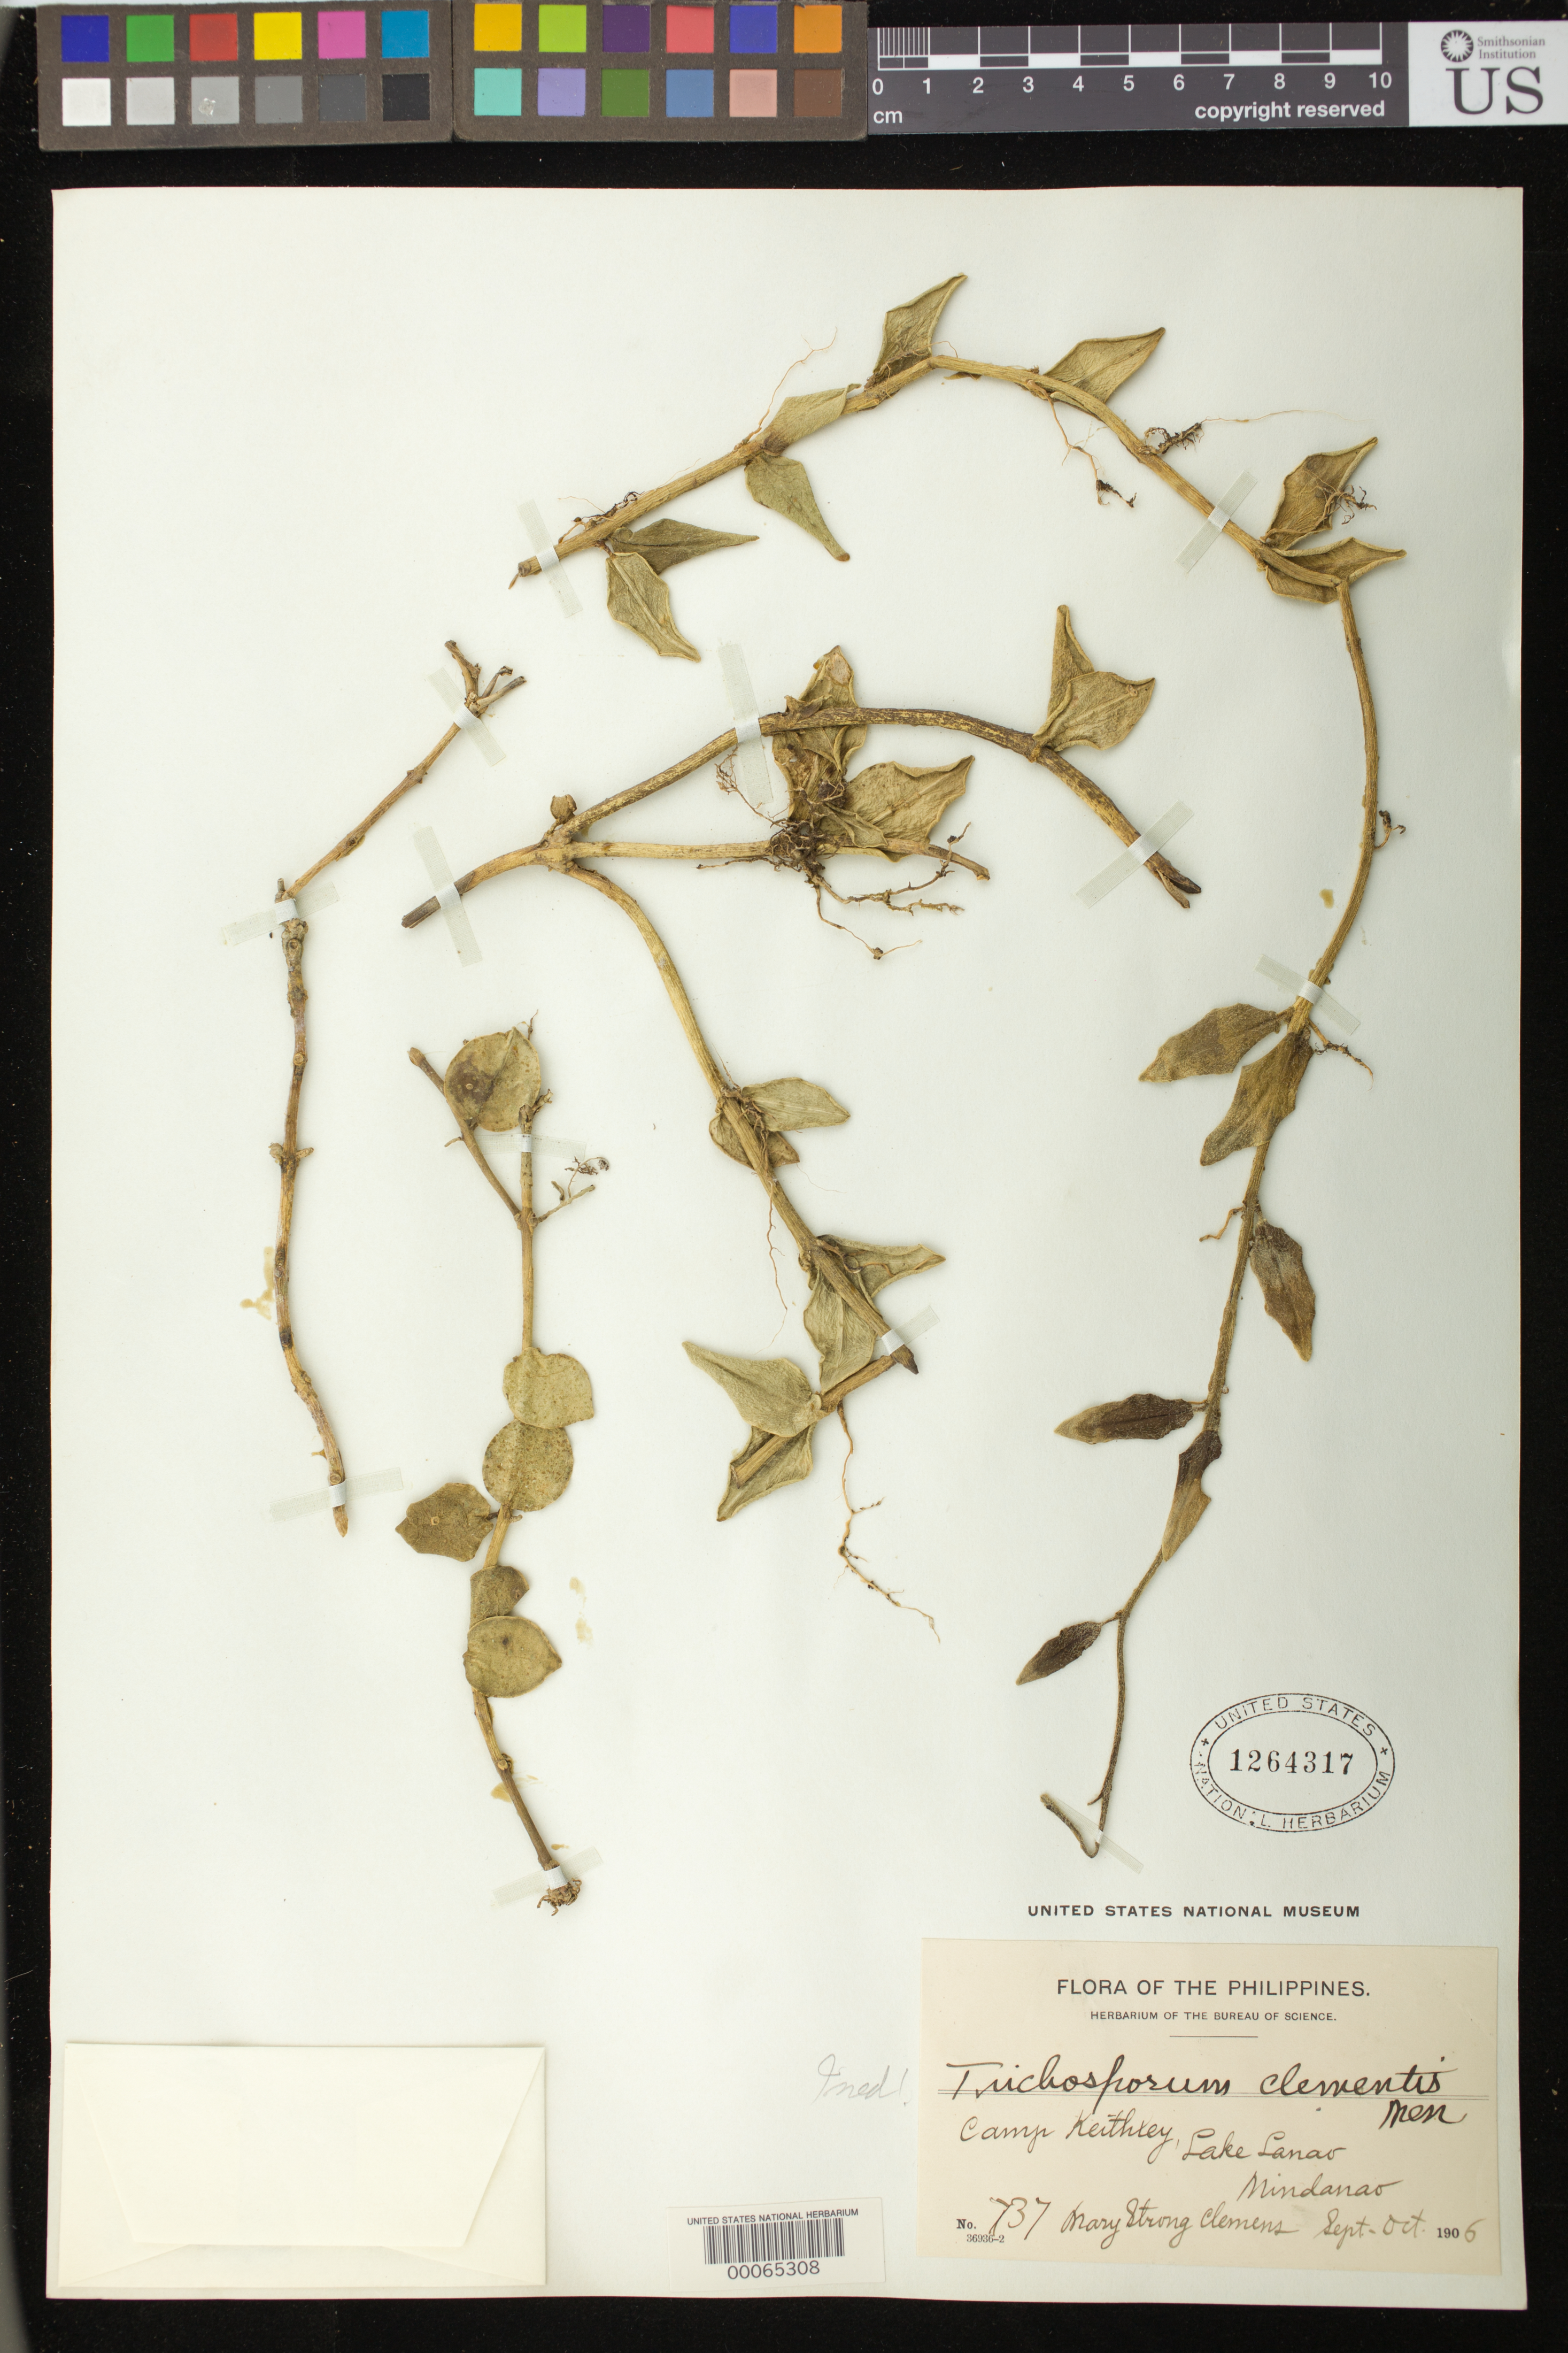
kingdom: Plantae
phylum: Tracheophyta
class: Magnoliopsida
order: Lamiales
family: Gesneriaceae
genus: Trichosporum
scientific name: Trichosporum sp.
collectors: M. S. Clemens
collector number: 737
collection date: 1906-09/1906-10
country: Philippines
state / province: Muslim Mindanao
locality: Camp Keithley, Lake Lanao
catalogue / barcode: US 1264317